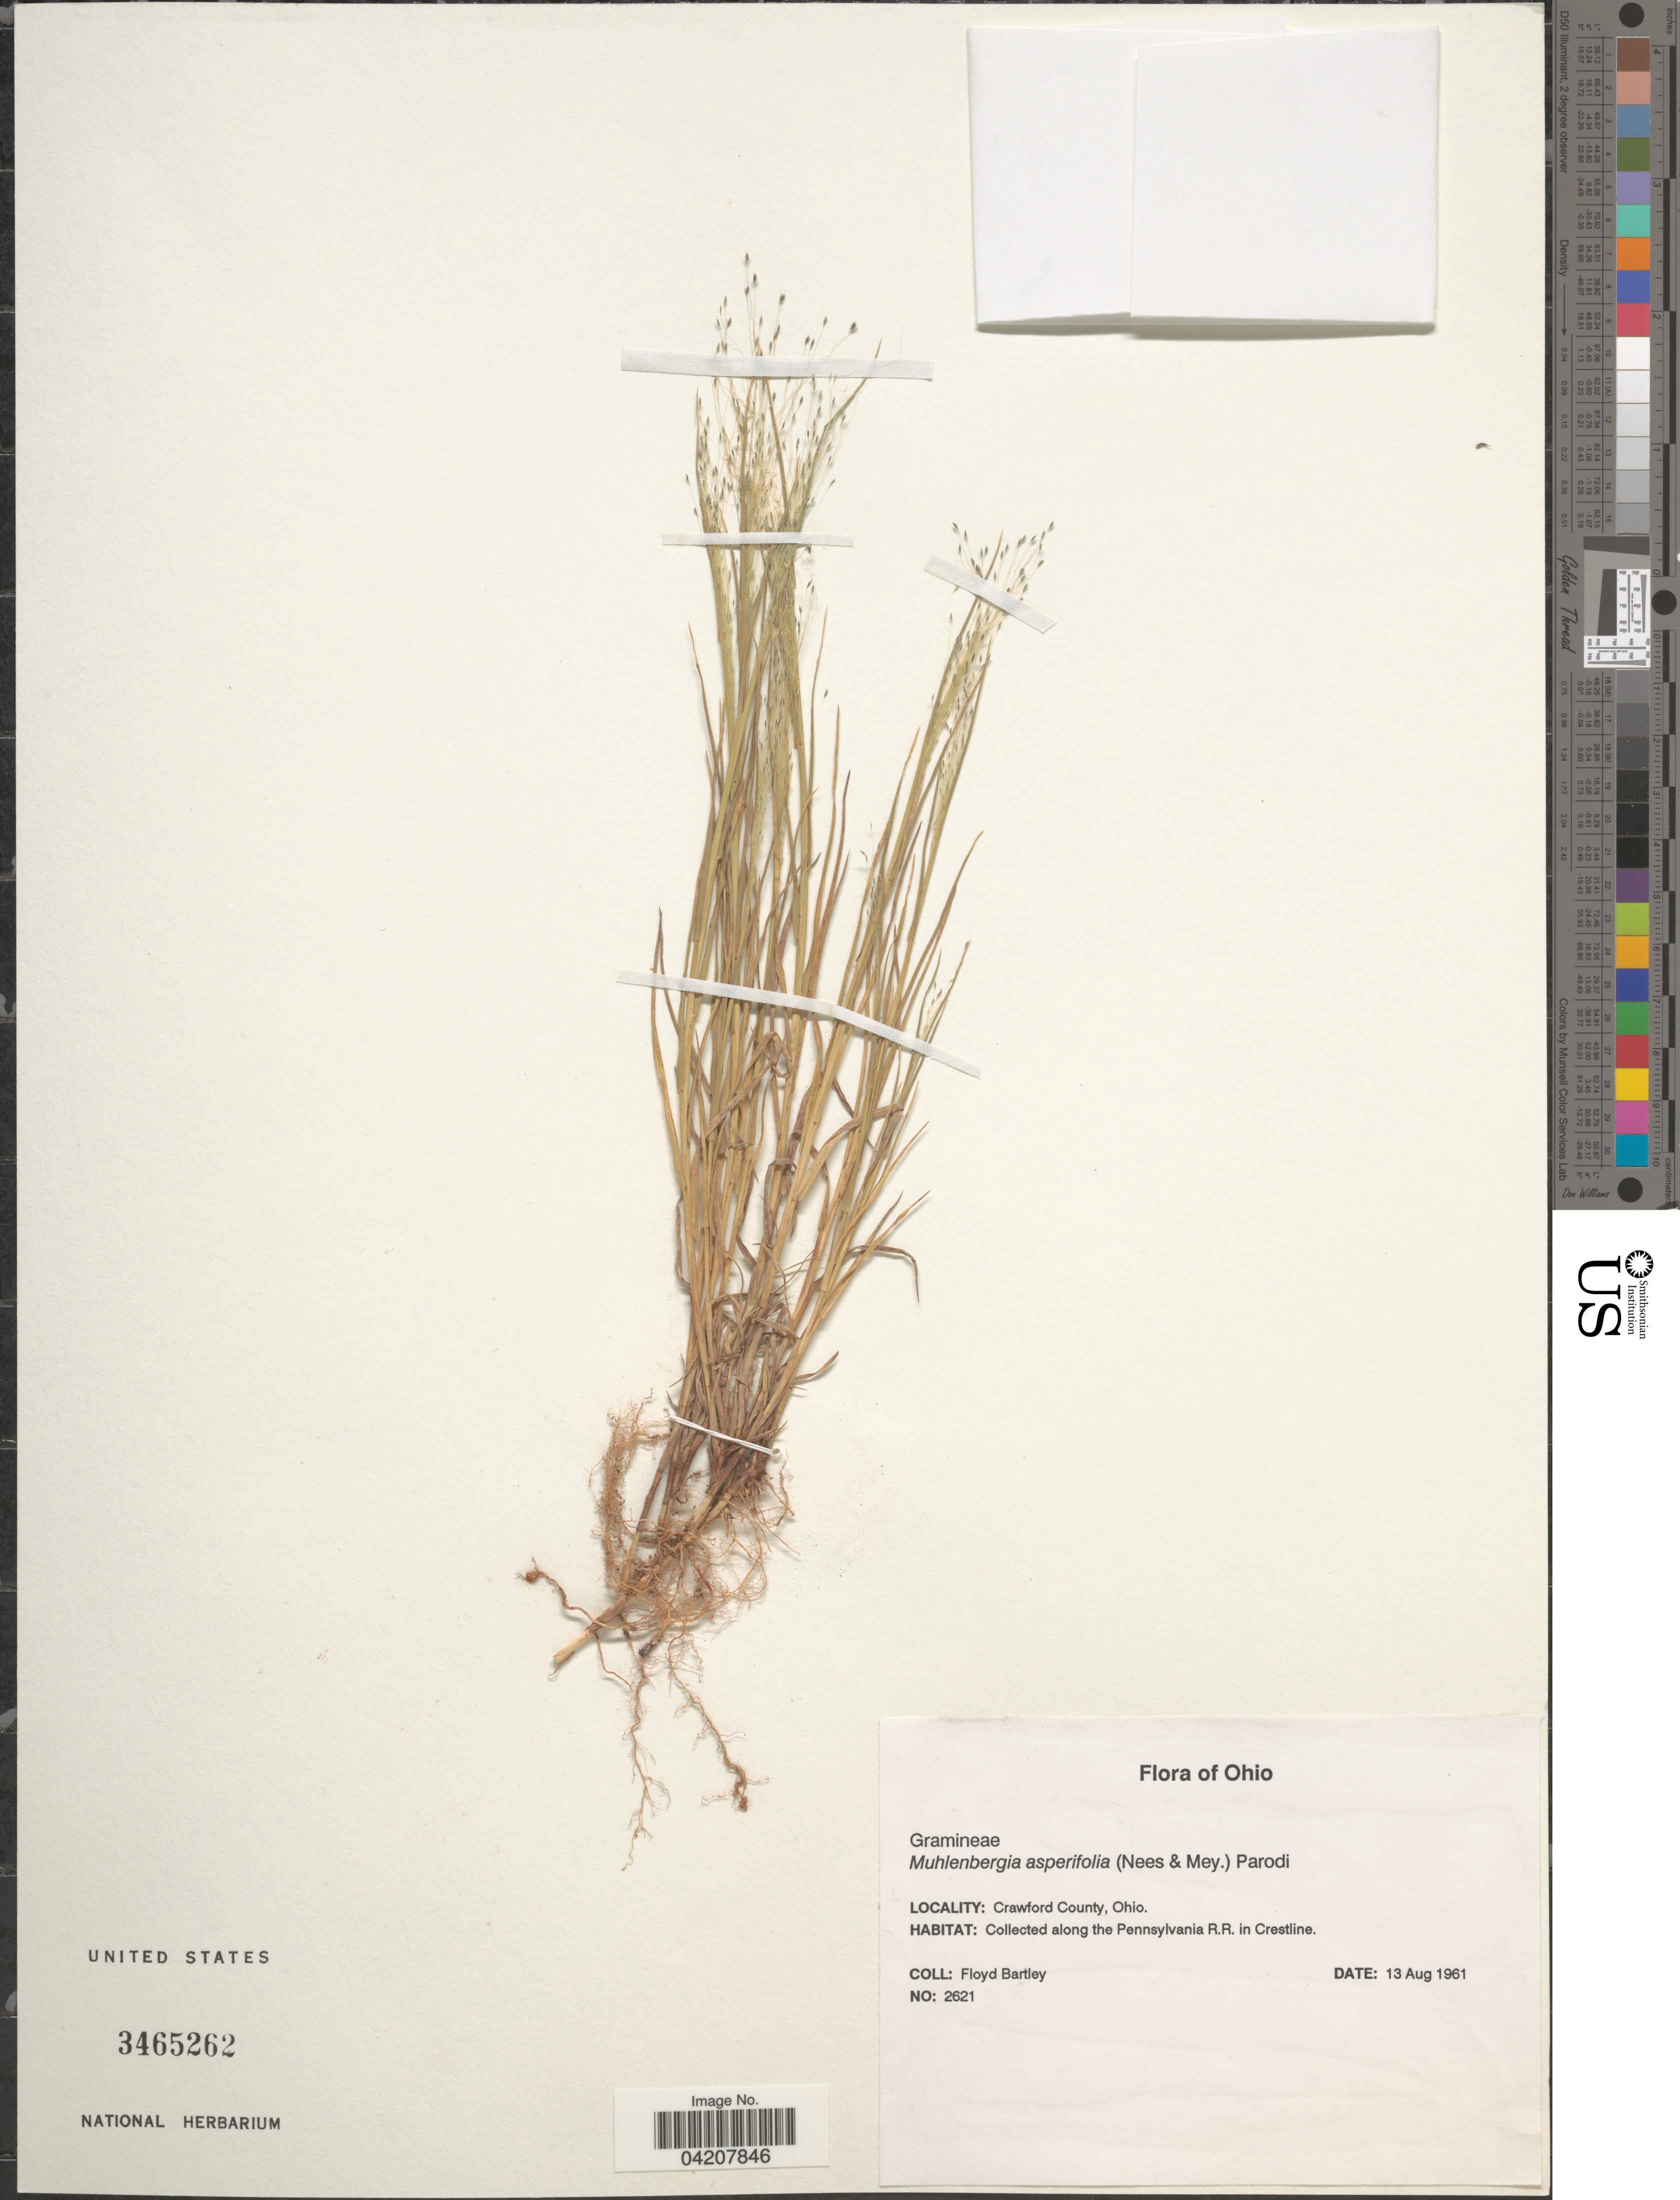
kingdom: Plantae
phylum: Tracheophyta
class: Liliopsida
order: Poales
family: Poaceae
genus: Muhlenbergia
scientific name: Muhlenbergia asperifolia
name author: (Nees & Meyen ex Trin.) Parodi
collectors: F. Bartley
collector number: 2621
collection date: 1961-08-13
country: United States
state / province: Ohio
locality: Crawford County. Along the Pennsylvania R.R. in Crestline.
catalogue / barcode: US 3465262